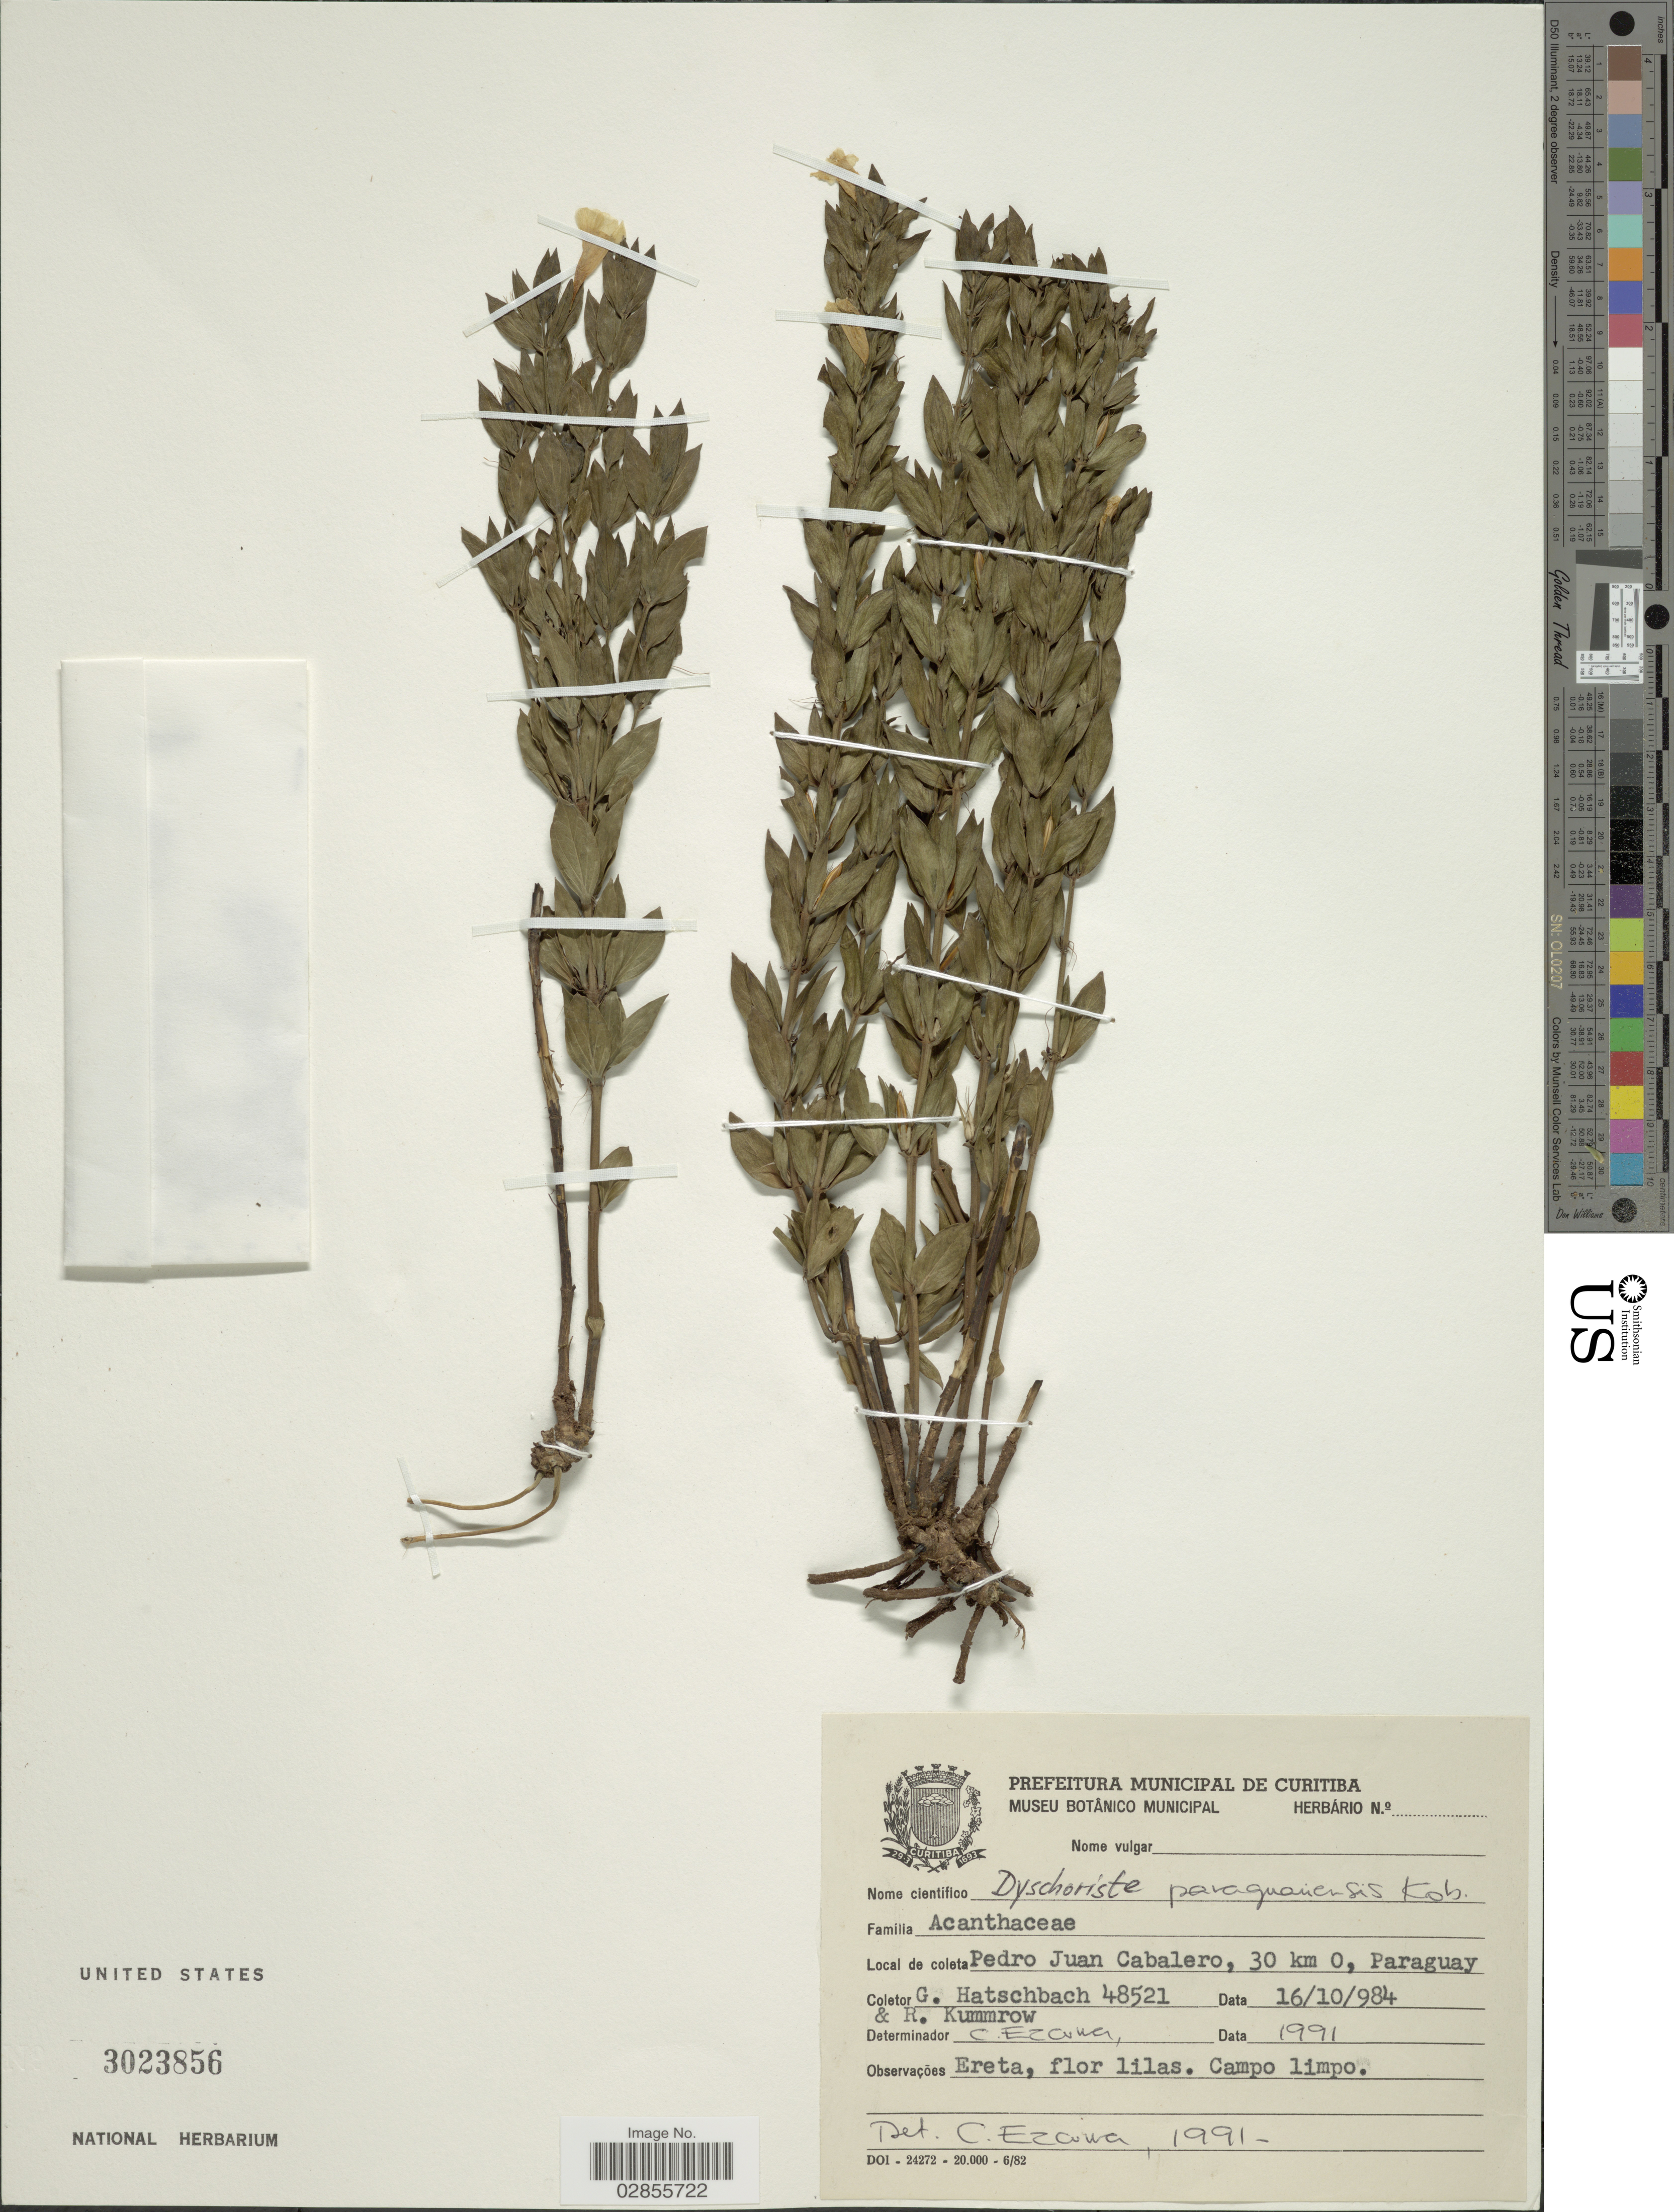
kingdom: Plantae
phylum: Tracheophyta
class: Magnoliopsida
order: Lamiales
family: Acanthaceae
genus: Dyschoriste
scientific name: Dyschoriste serpyllum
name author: (Nees) Kuntze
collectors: G. Hatschbach & R. Kummrow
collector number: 48521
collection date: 1984-10-16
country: Paraguay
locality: Pedro Juan Cabalero, 30 km O.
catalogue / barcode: US 3023856